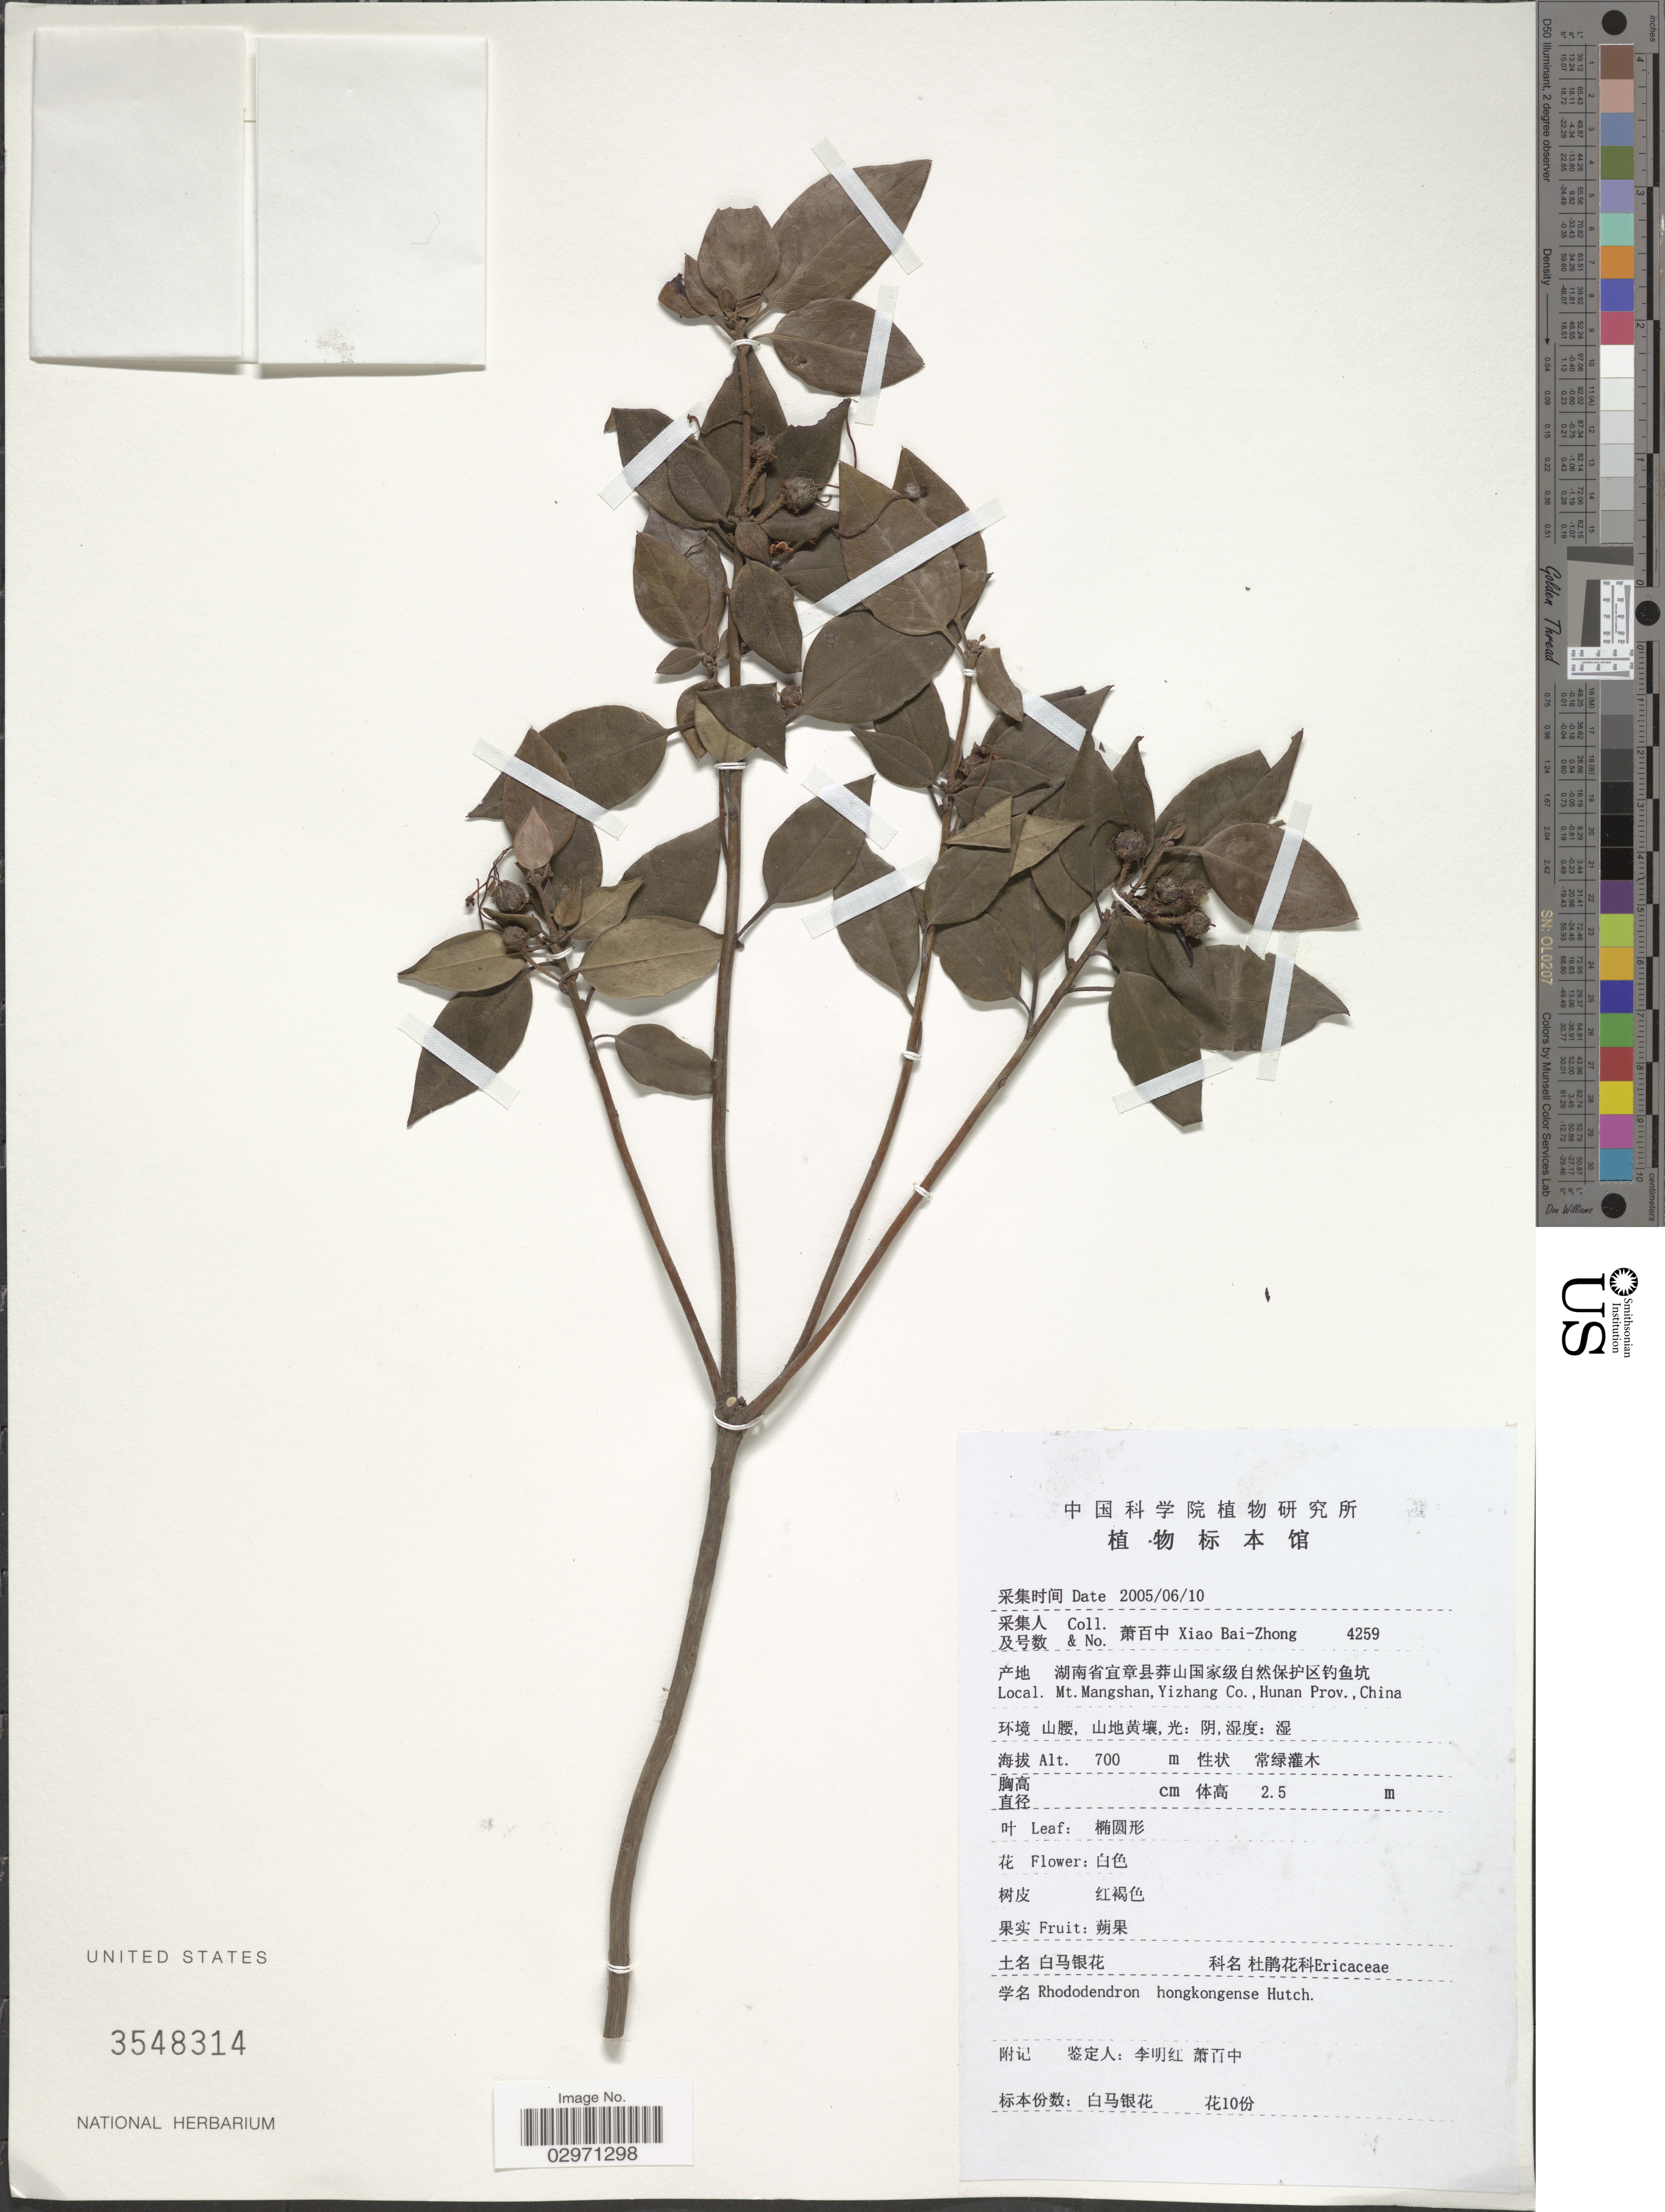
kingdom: Plantae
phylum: Tracheophyta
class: Magnoliopsida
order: Ericales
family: Ericaceae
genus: Rhododendron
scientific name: Rhododendron hongkongense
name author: Hutch.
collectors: B. Z. Xiao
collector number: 4259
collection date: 2005-06-10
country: China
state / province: Hunan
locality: Mt. Mangshan, Yizhang Co., Hunan Prov.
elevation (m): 700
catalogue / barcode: US 3548314